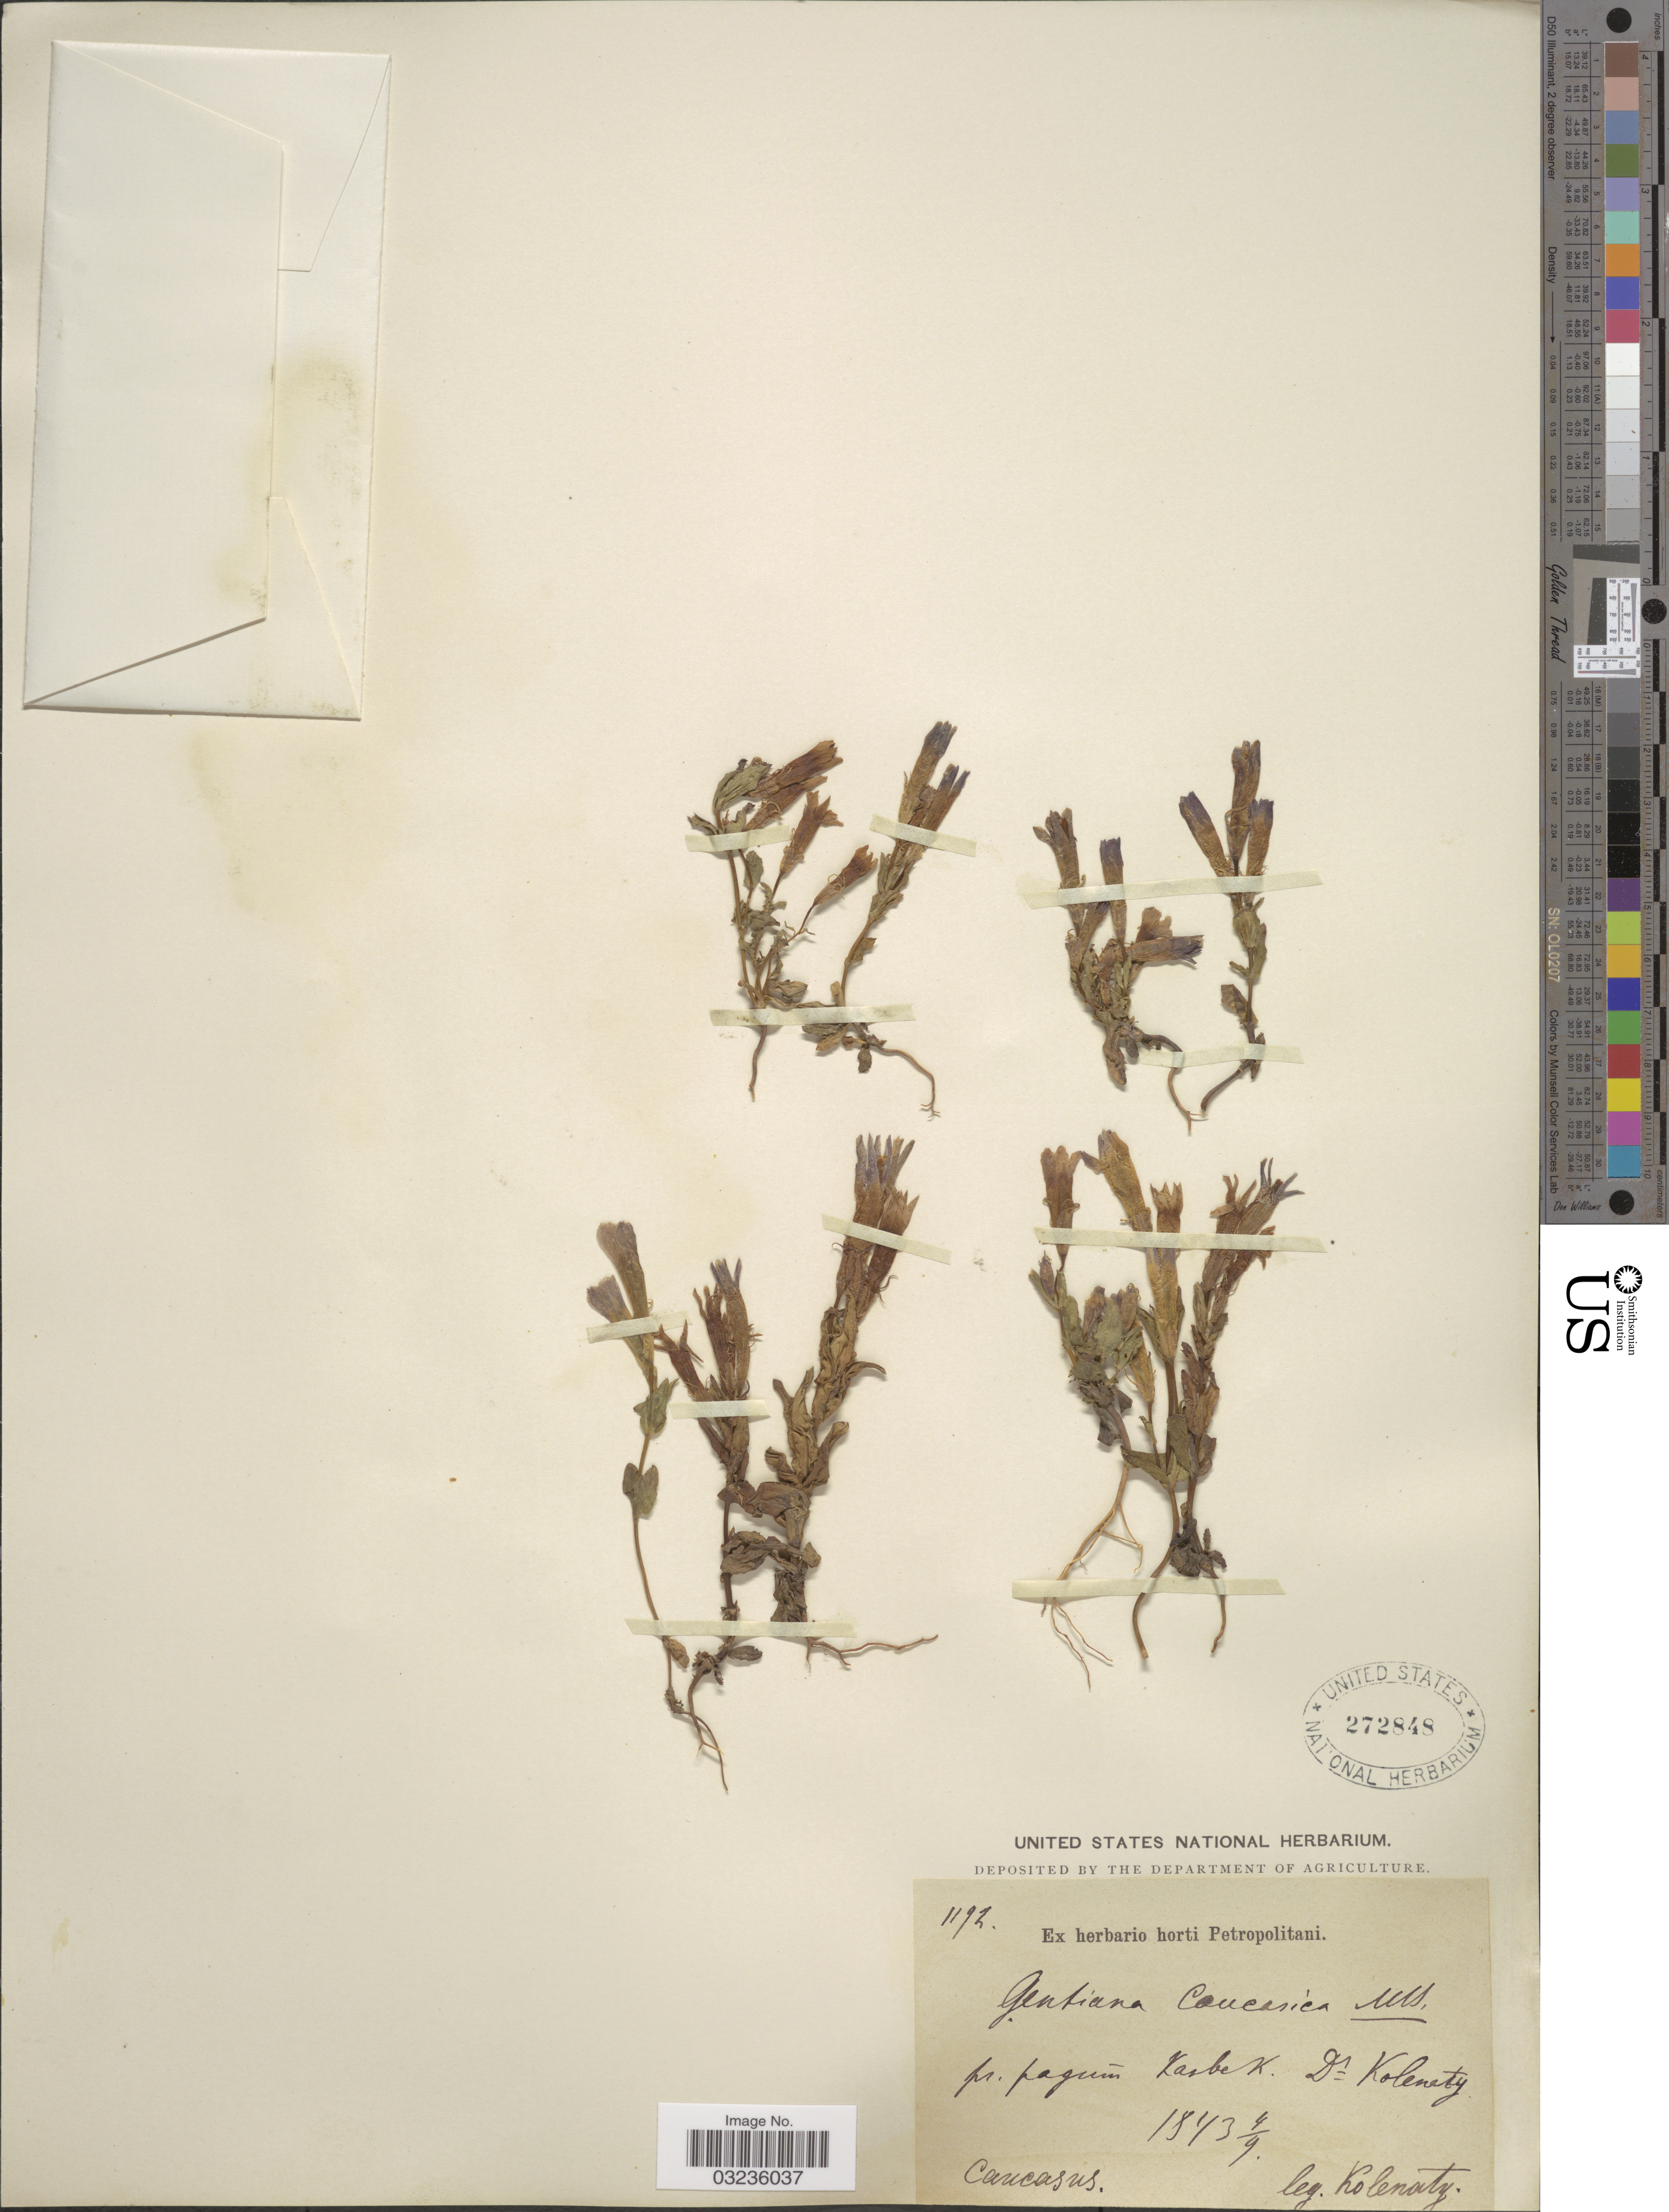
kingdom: Plantae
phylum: Tracheophyta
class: Magnoliopsida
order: Gentianales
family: Gentianaceae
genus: Gentiana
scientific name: Gentiana caucasica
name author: M. Bieb.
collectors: Kolenaty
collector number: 1192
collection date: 1843-09-04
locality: Pr. pagum Kasbek, Caucasus.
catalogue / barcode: US 272848